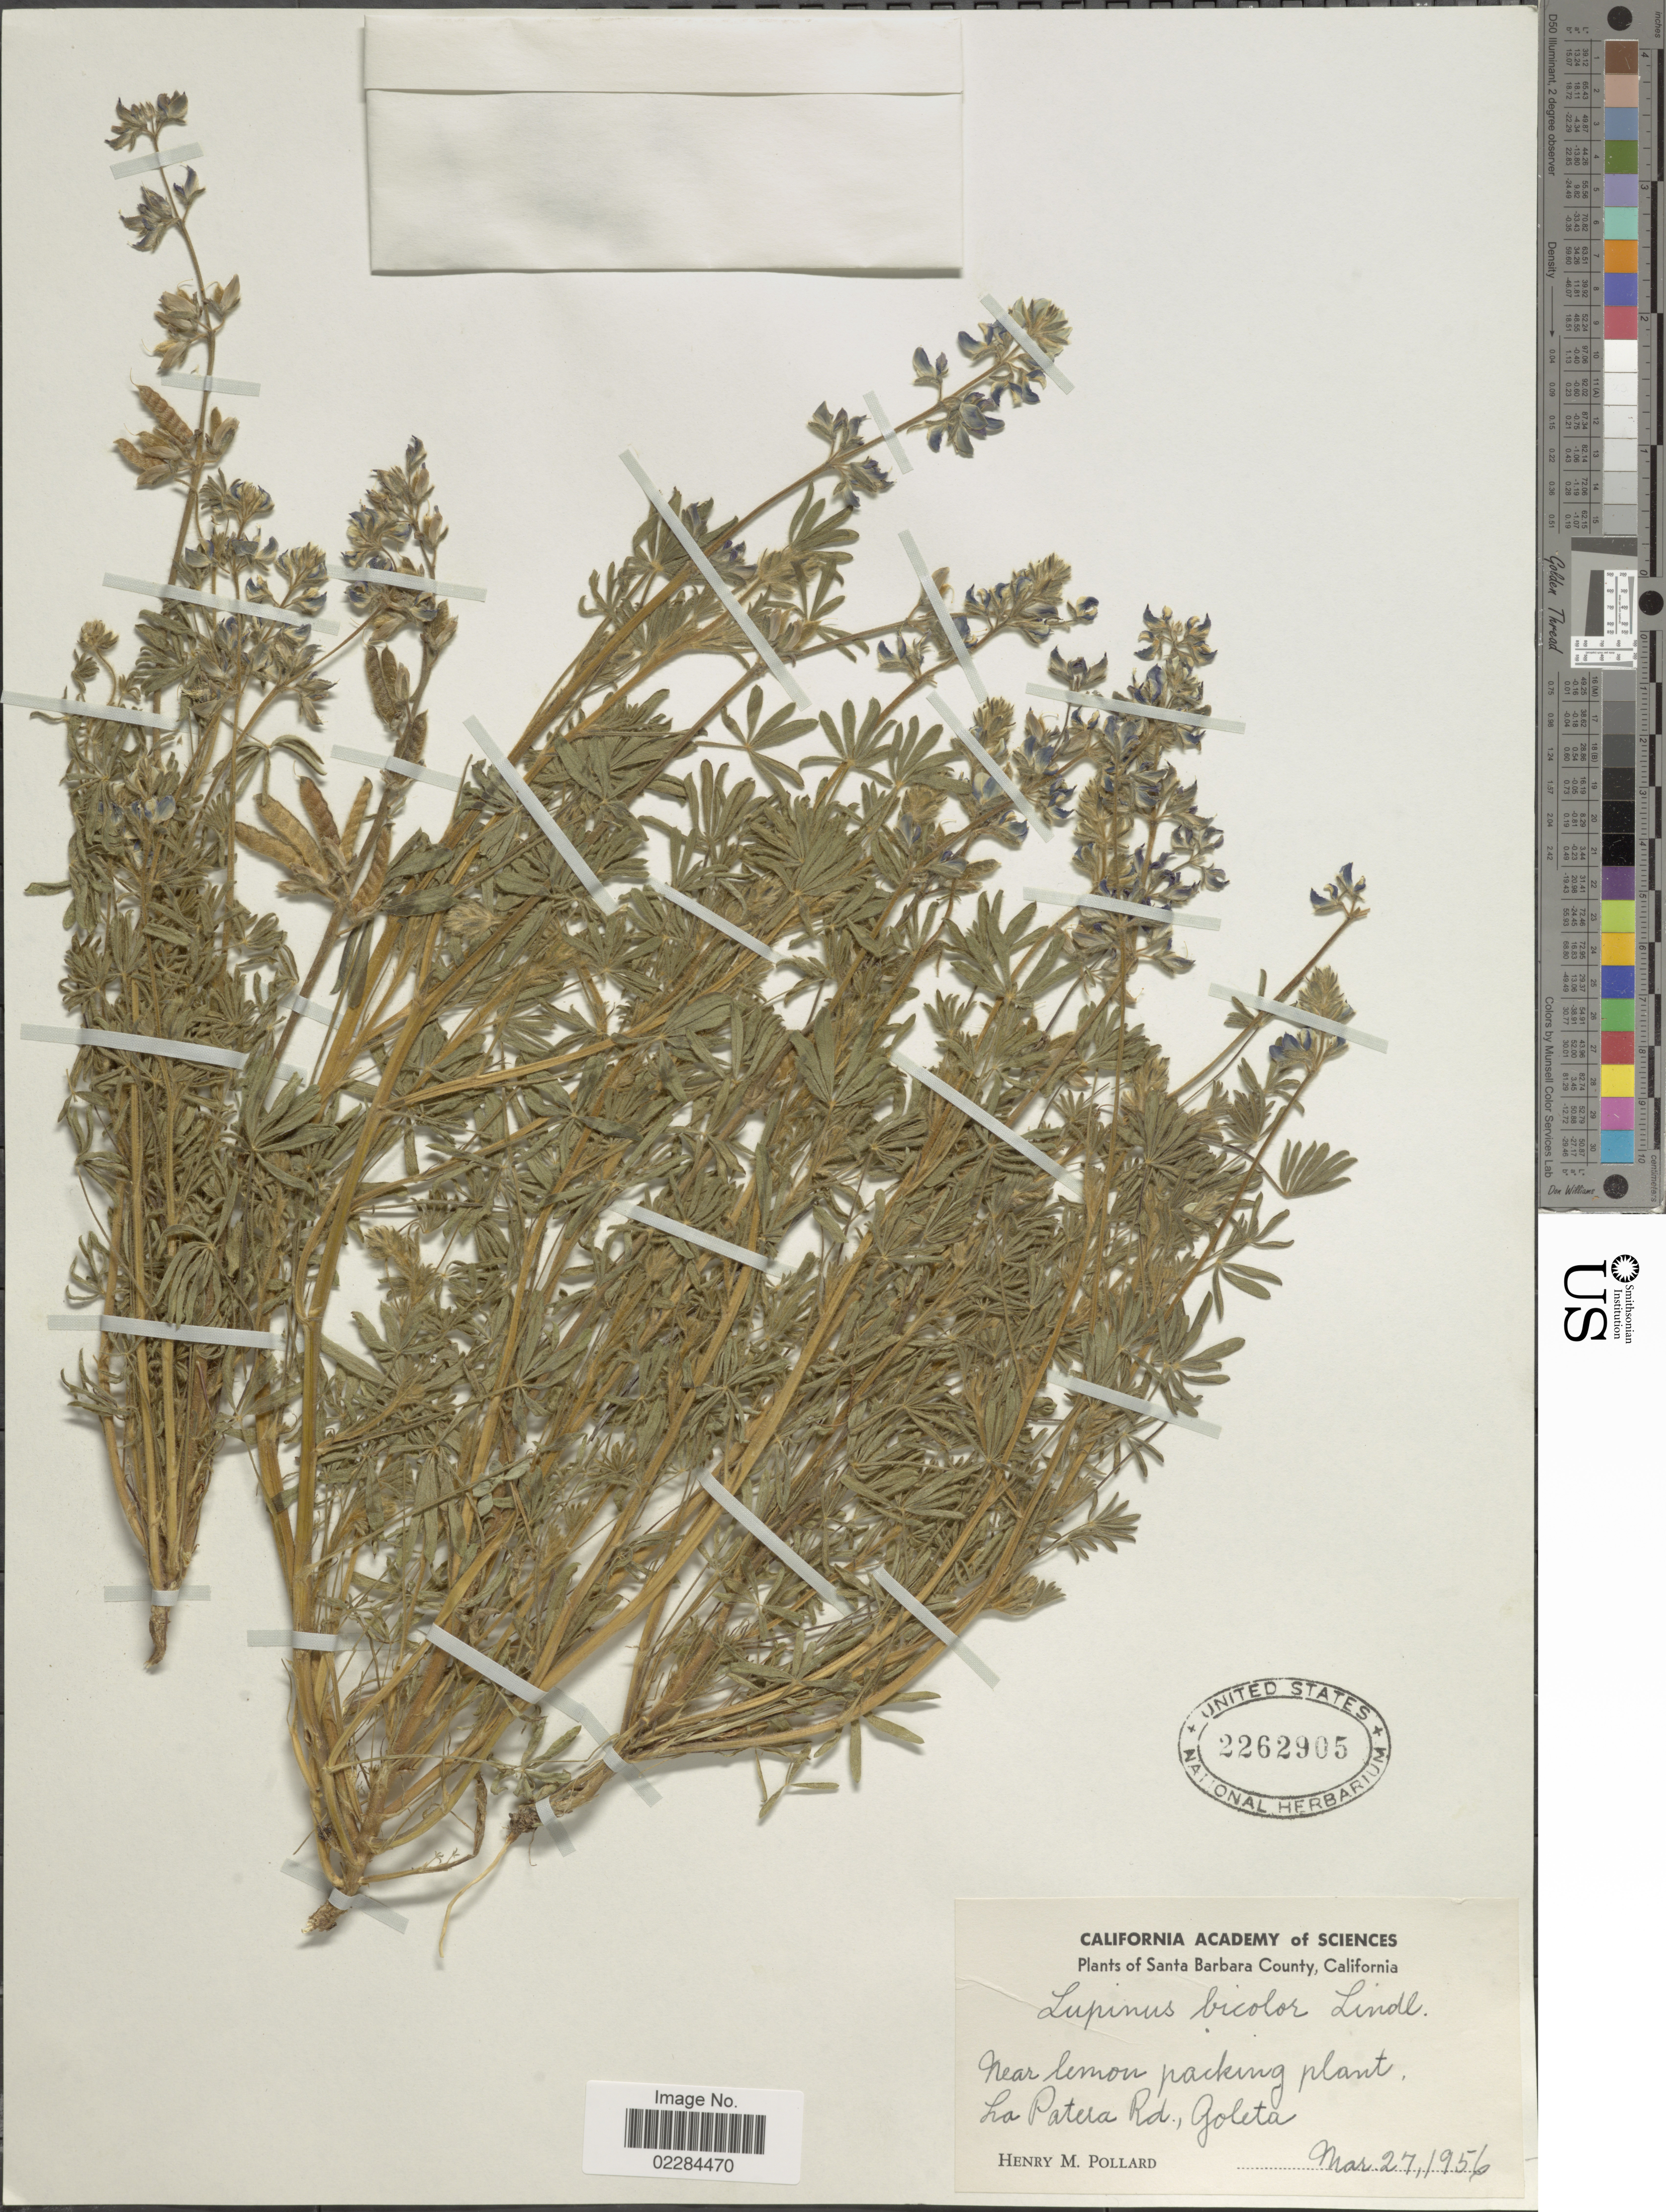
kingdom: Plantae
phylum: Tracheophyta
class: Magnoliopsida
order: Fabales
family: Fabaceae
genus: Lupinus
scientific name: Lupinus bicolor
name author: Lindl.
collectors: H. M. Pollard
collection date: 1956-03-27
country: United States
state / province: California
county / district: Santa Barbara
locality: Santa Barbara County. Near lemon packing plant. La Patera Rd., Goleta.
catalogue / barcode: US 2262905